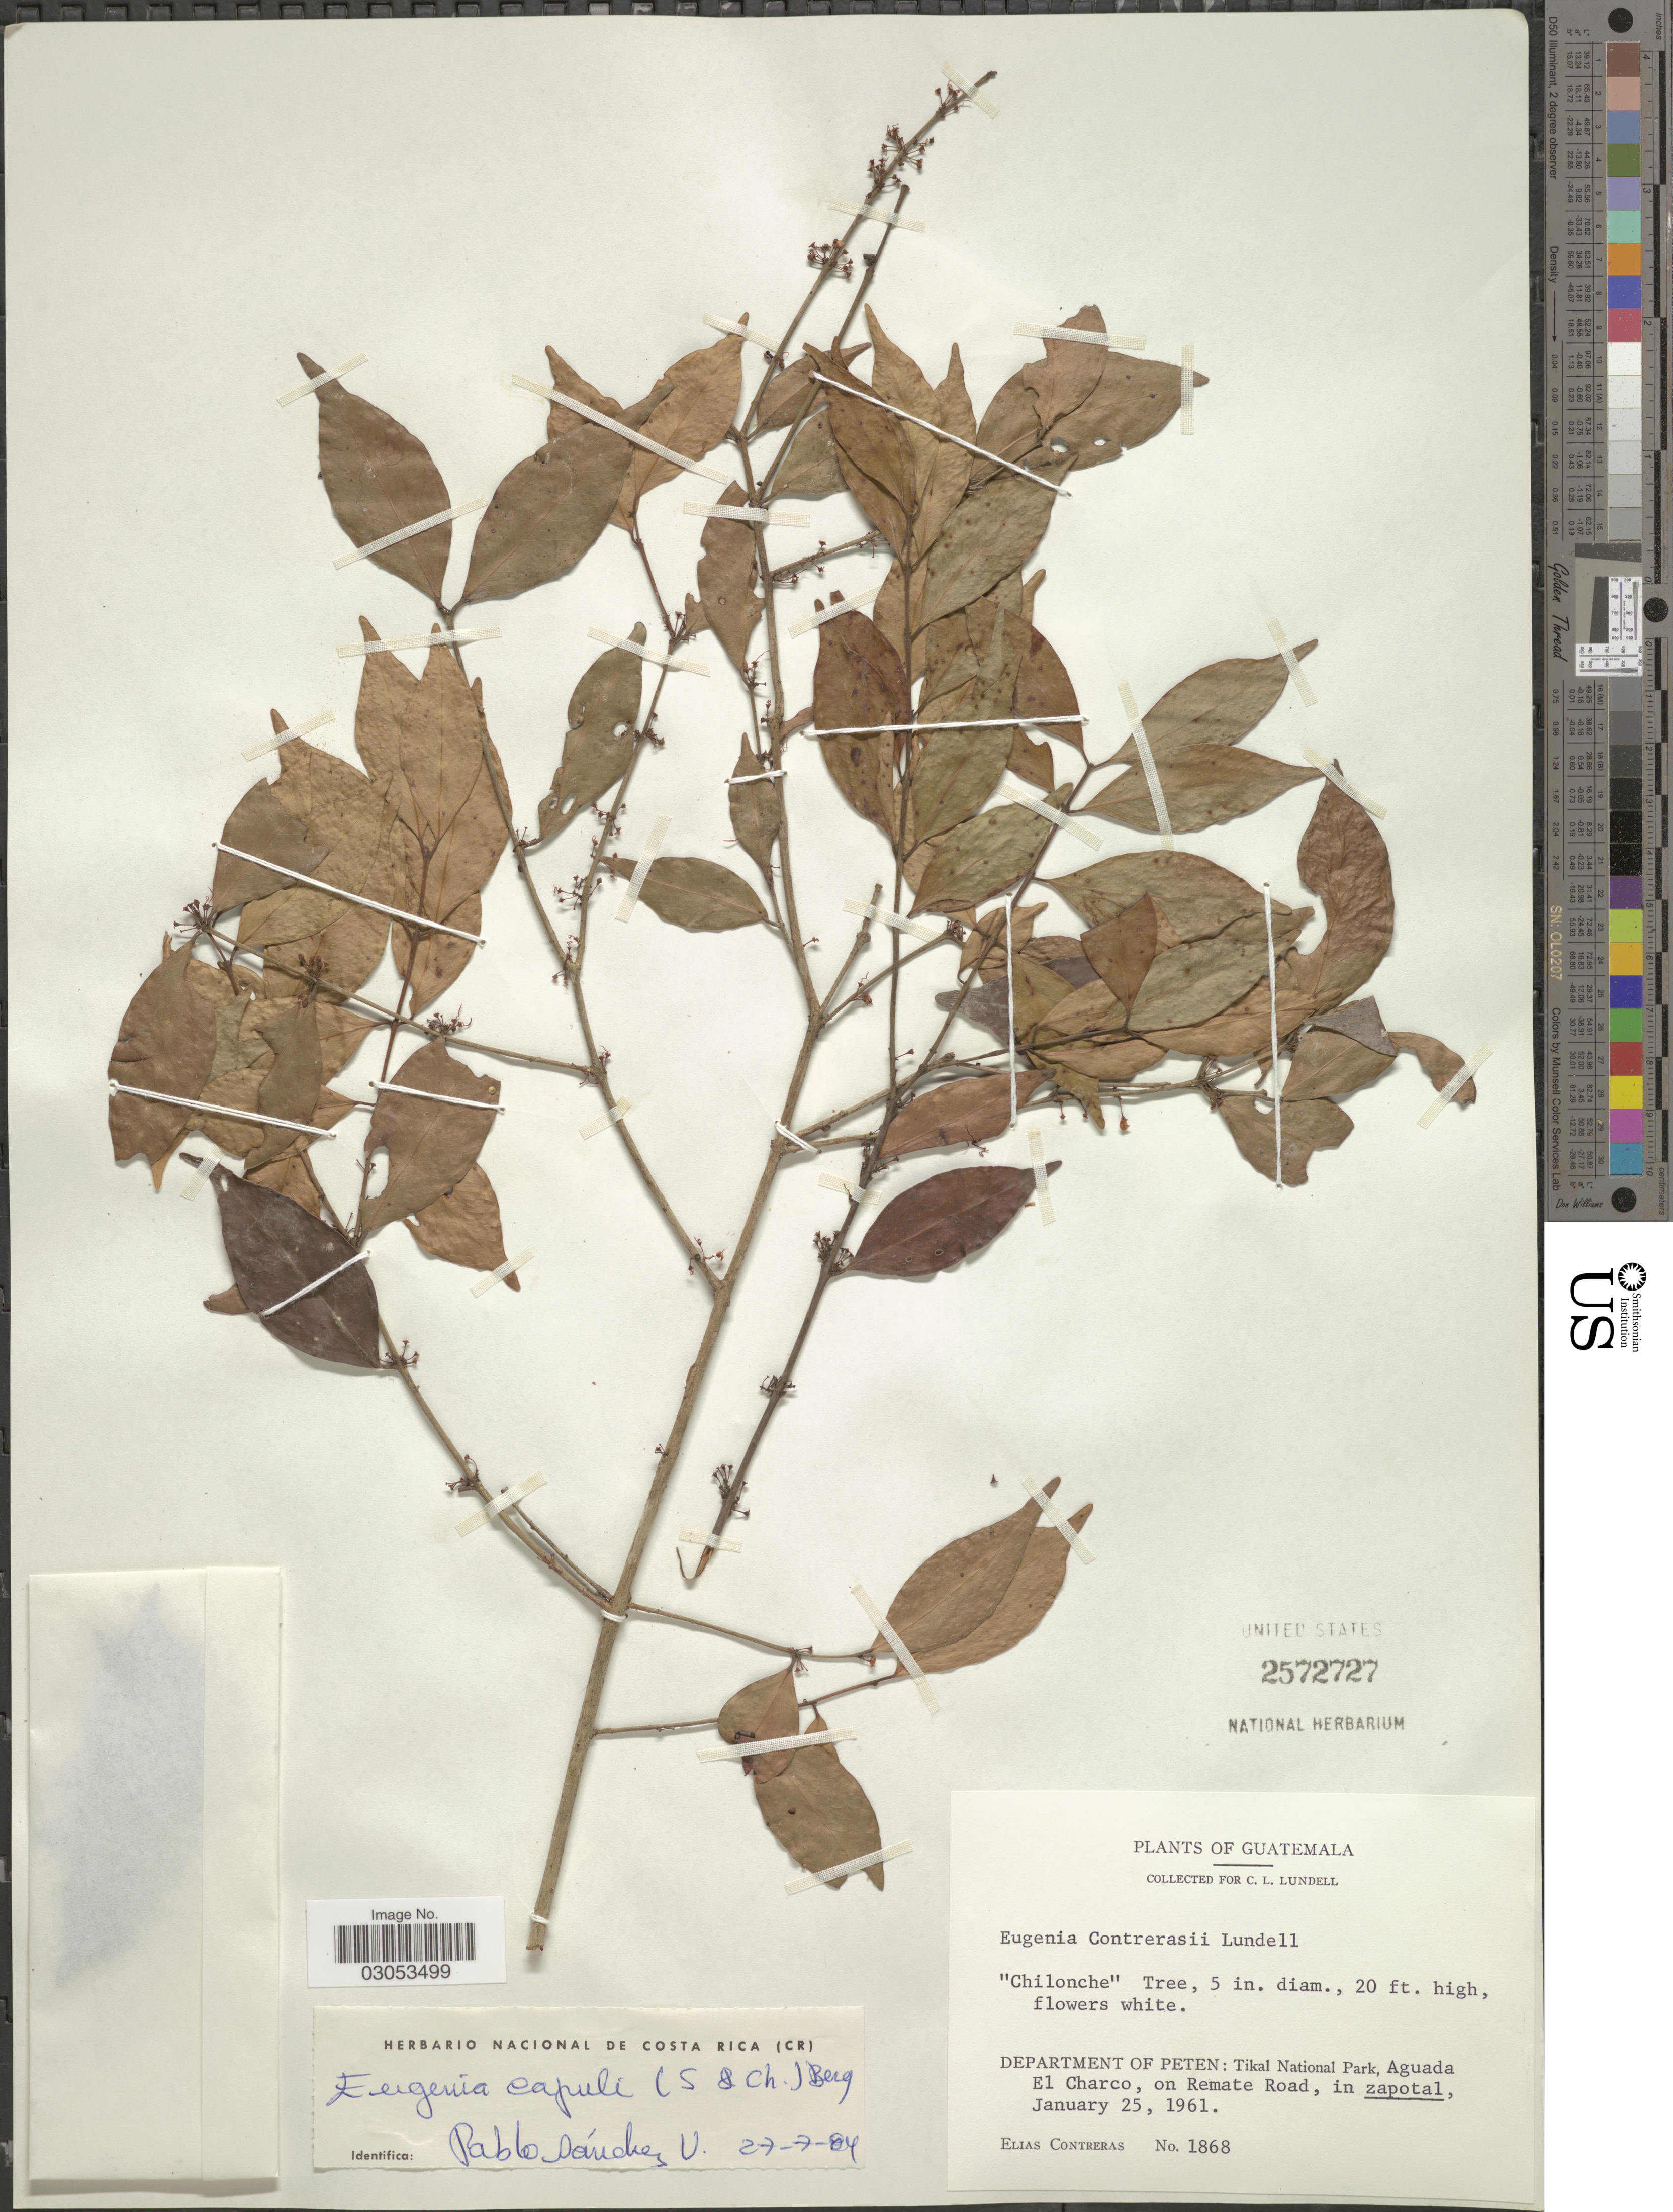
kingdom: Plantae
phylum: Tracheophyta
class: Magnoliopsida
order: Myrtales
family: Myrtaceae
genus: Eugenia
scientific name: Eugenia capuli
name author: (Schltdl. & Cham.) Hook. & Arn.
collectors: E. Contreras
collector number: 1868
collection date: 1961-01-25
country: Guatemala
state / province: El Petén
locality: Department of Peten: Tikal National Park, Aguada El Charco, on Remate Road.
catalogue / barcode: US 2572727